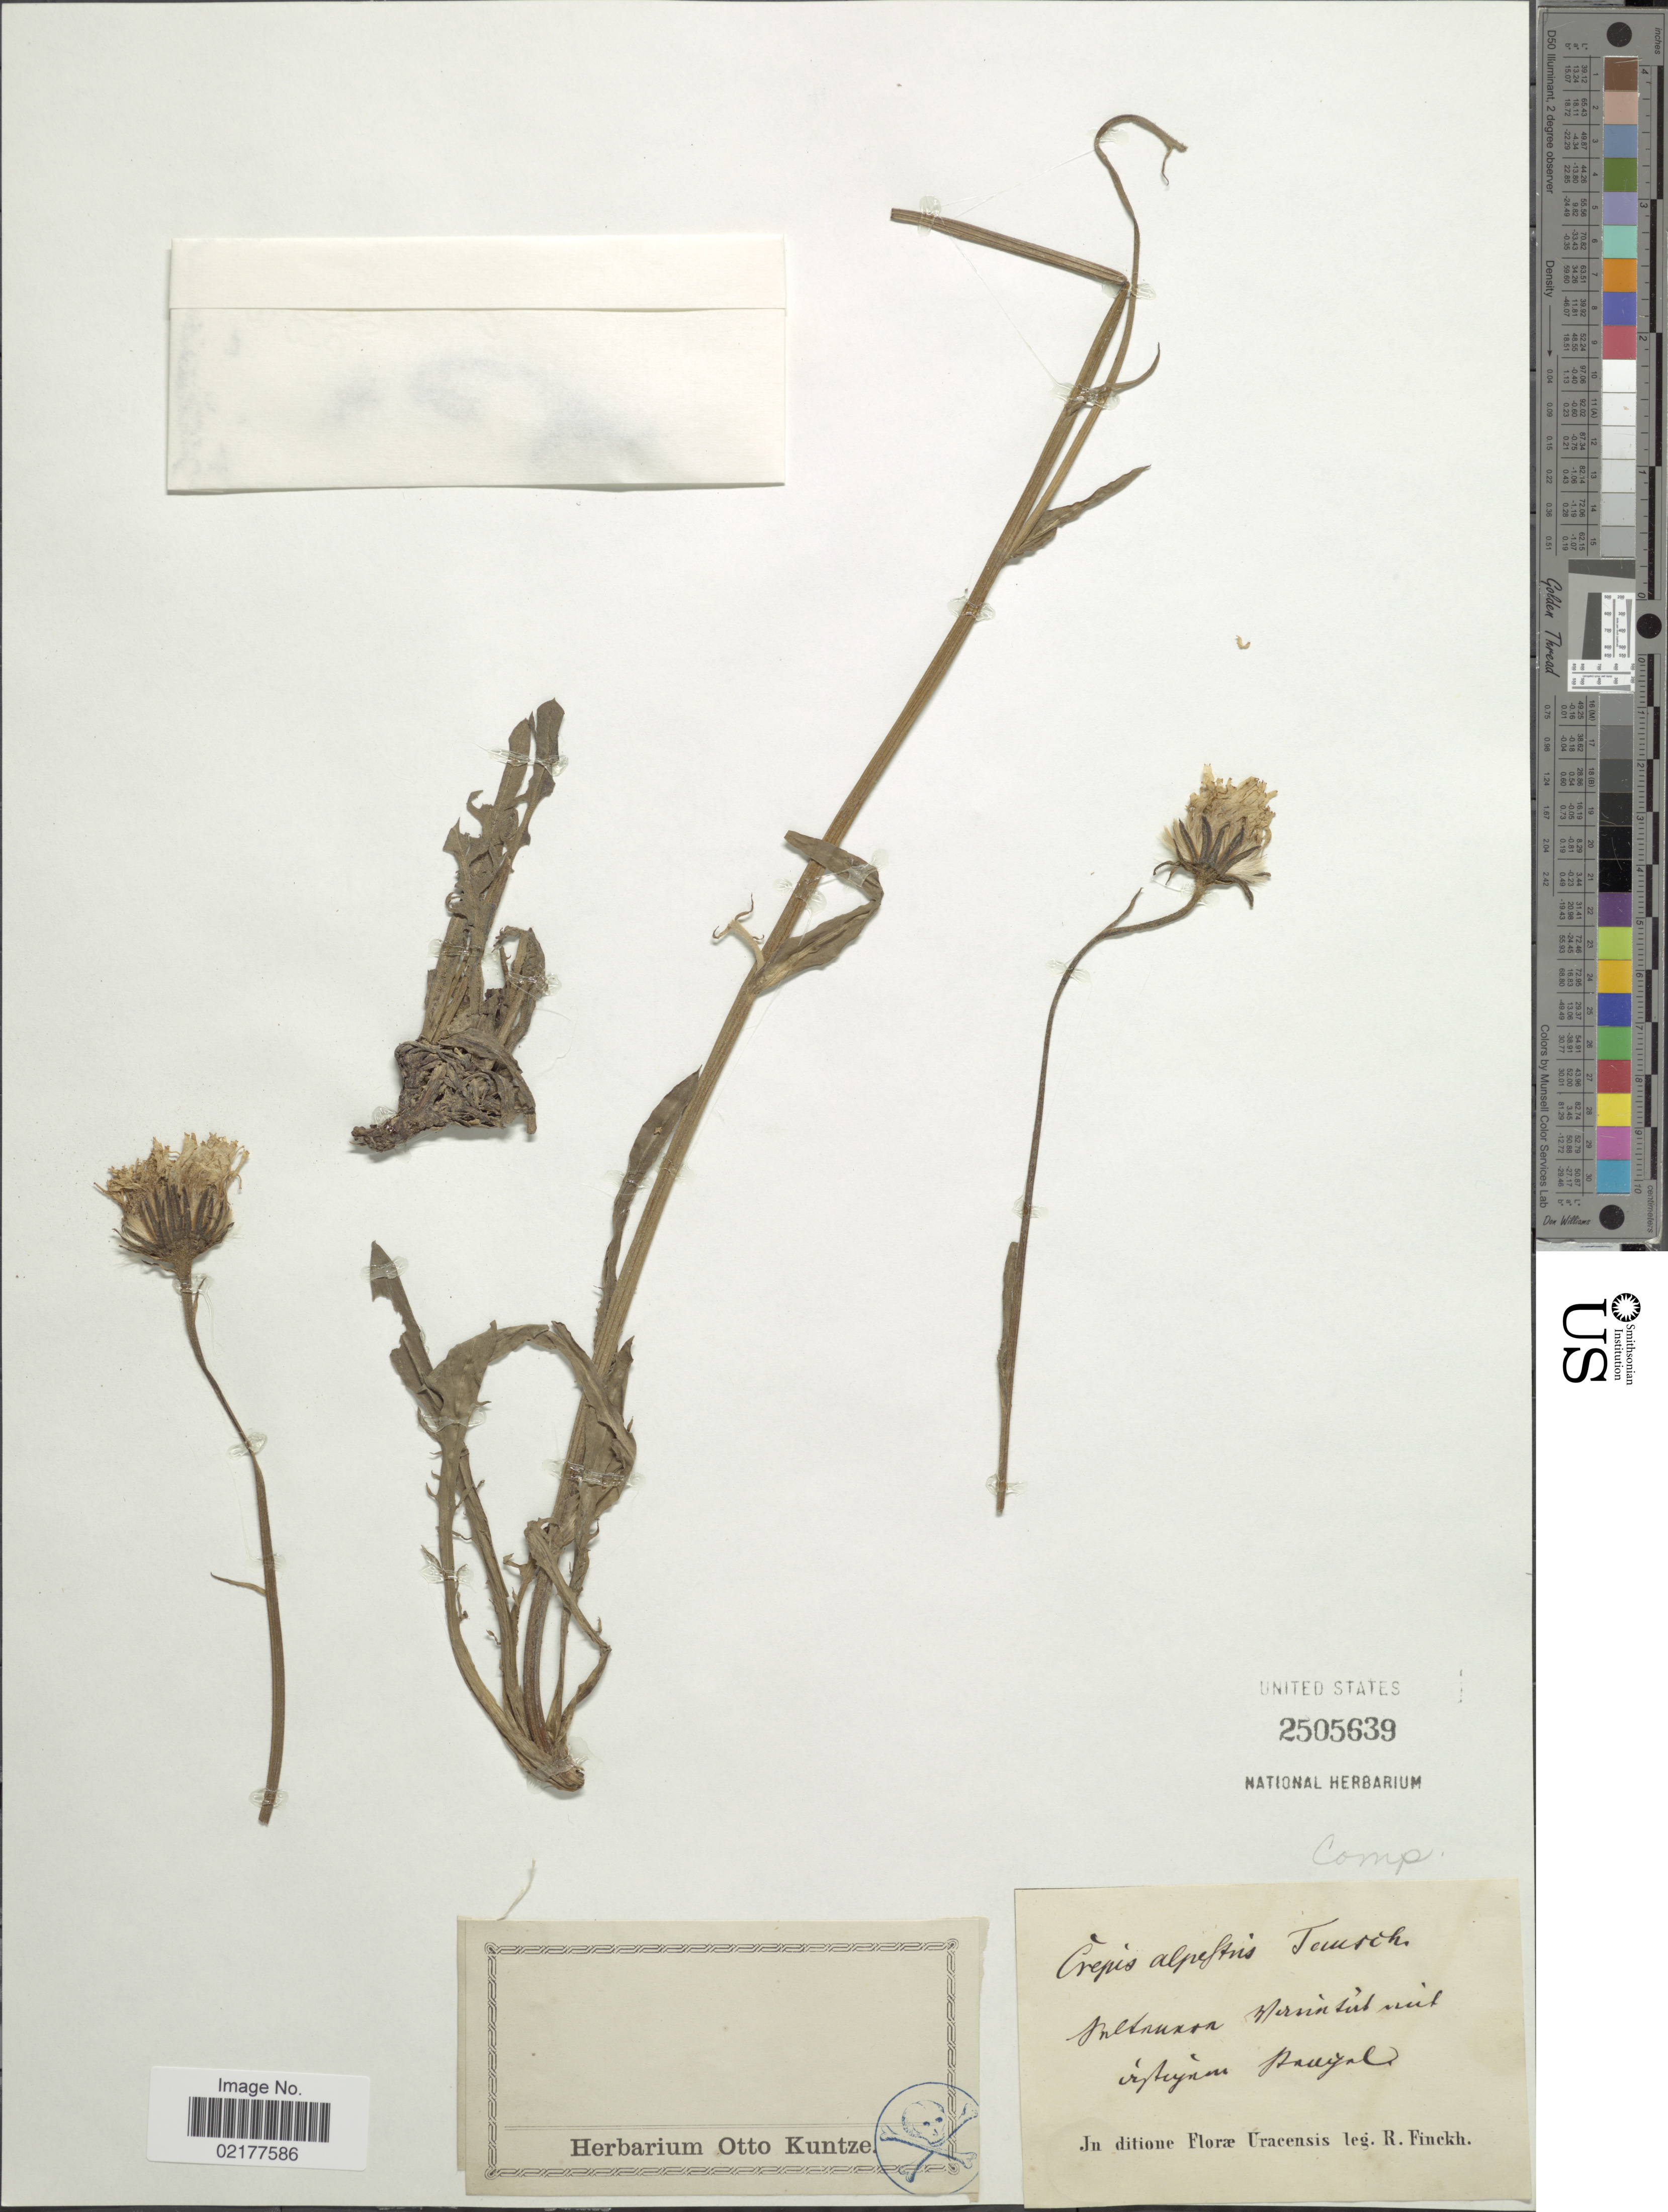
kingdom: Plantae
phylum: Tracheophyta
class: Magnoliopsida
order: Asterales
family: Asteraceae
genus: Crepis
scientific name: Crepis alpestris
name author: (Jacq.) Tausch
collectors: R. Finckh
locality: Uracensis. Pauzal [interpreted]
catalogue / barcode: US 2505639